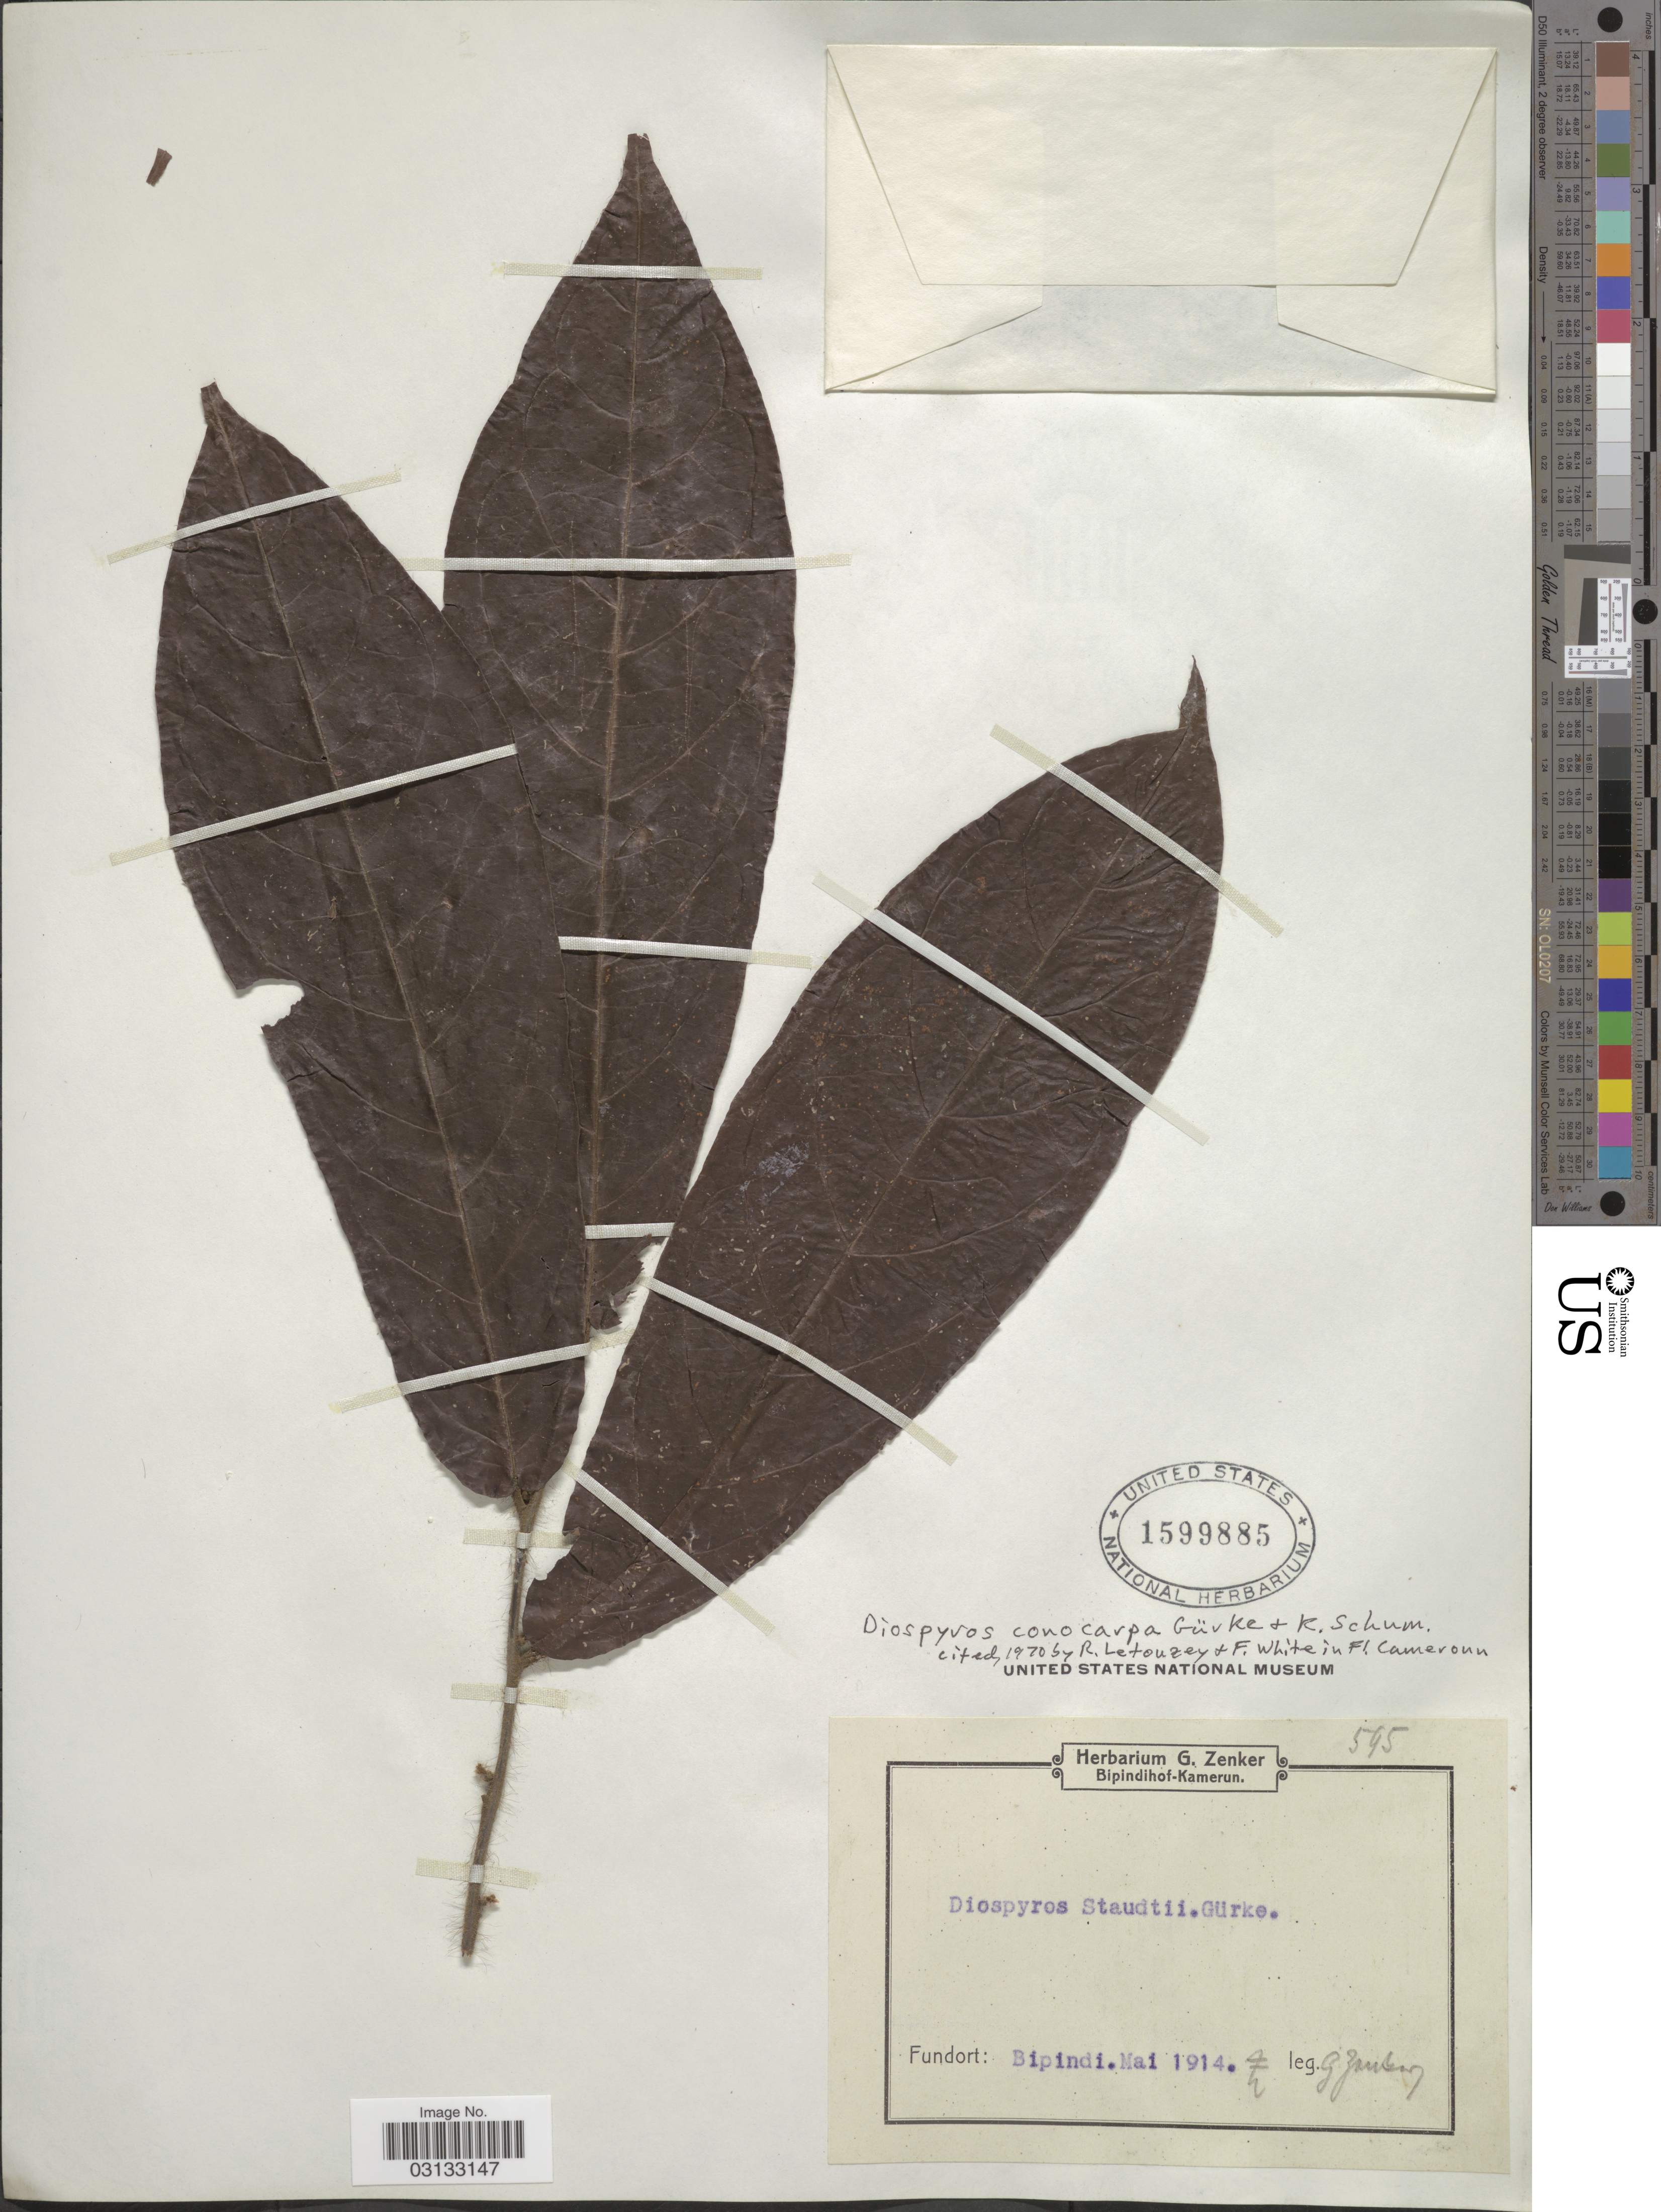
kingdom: Plantae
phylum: Tracheophyta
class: Magnoliopsida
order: Ericales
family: Ebenaceae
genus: Diospyros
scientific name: Diospyros conocarpa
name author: Gürke & K. Schum.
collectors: G. A. Zenker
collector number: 545*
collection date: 1914-05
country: Cameroon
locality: Kamerun, Bipindi.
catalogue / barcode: US 1599885